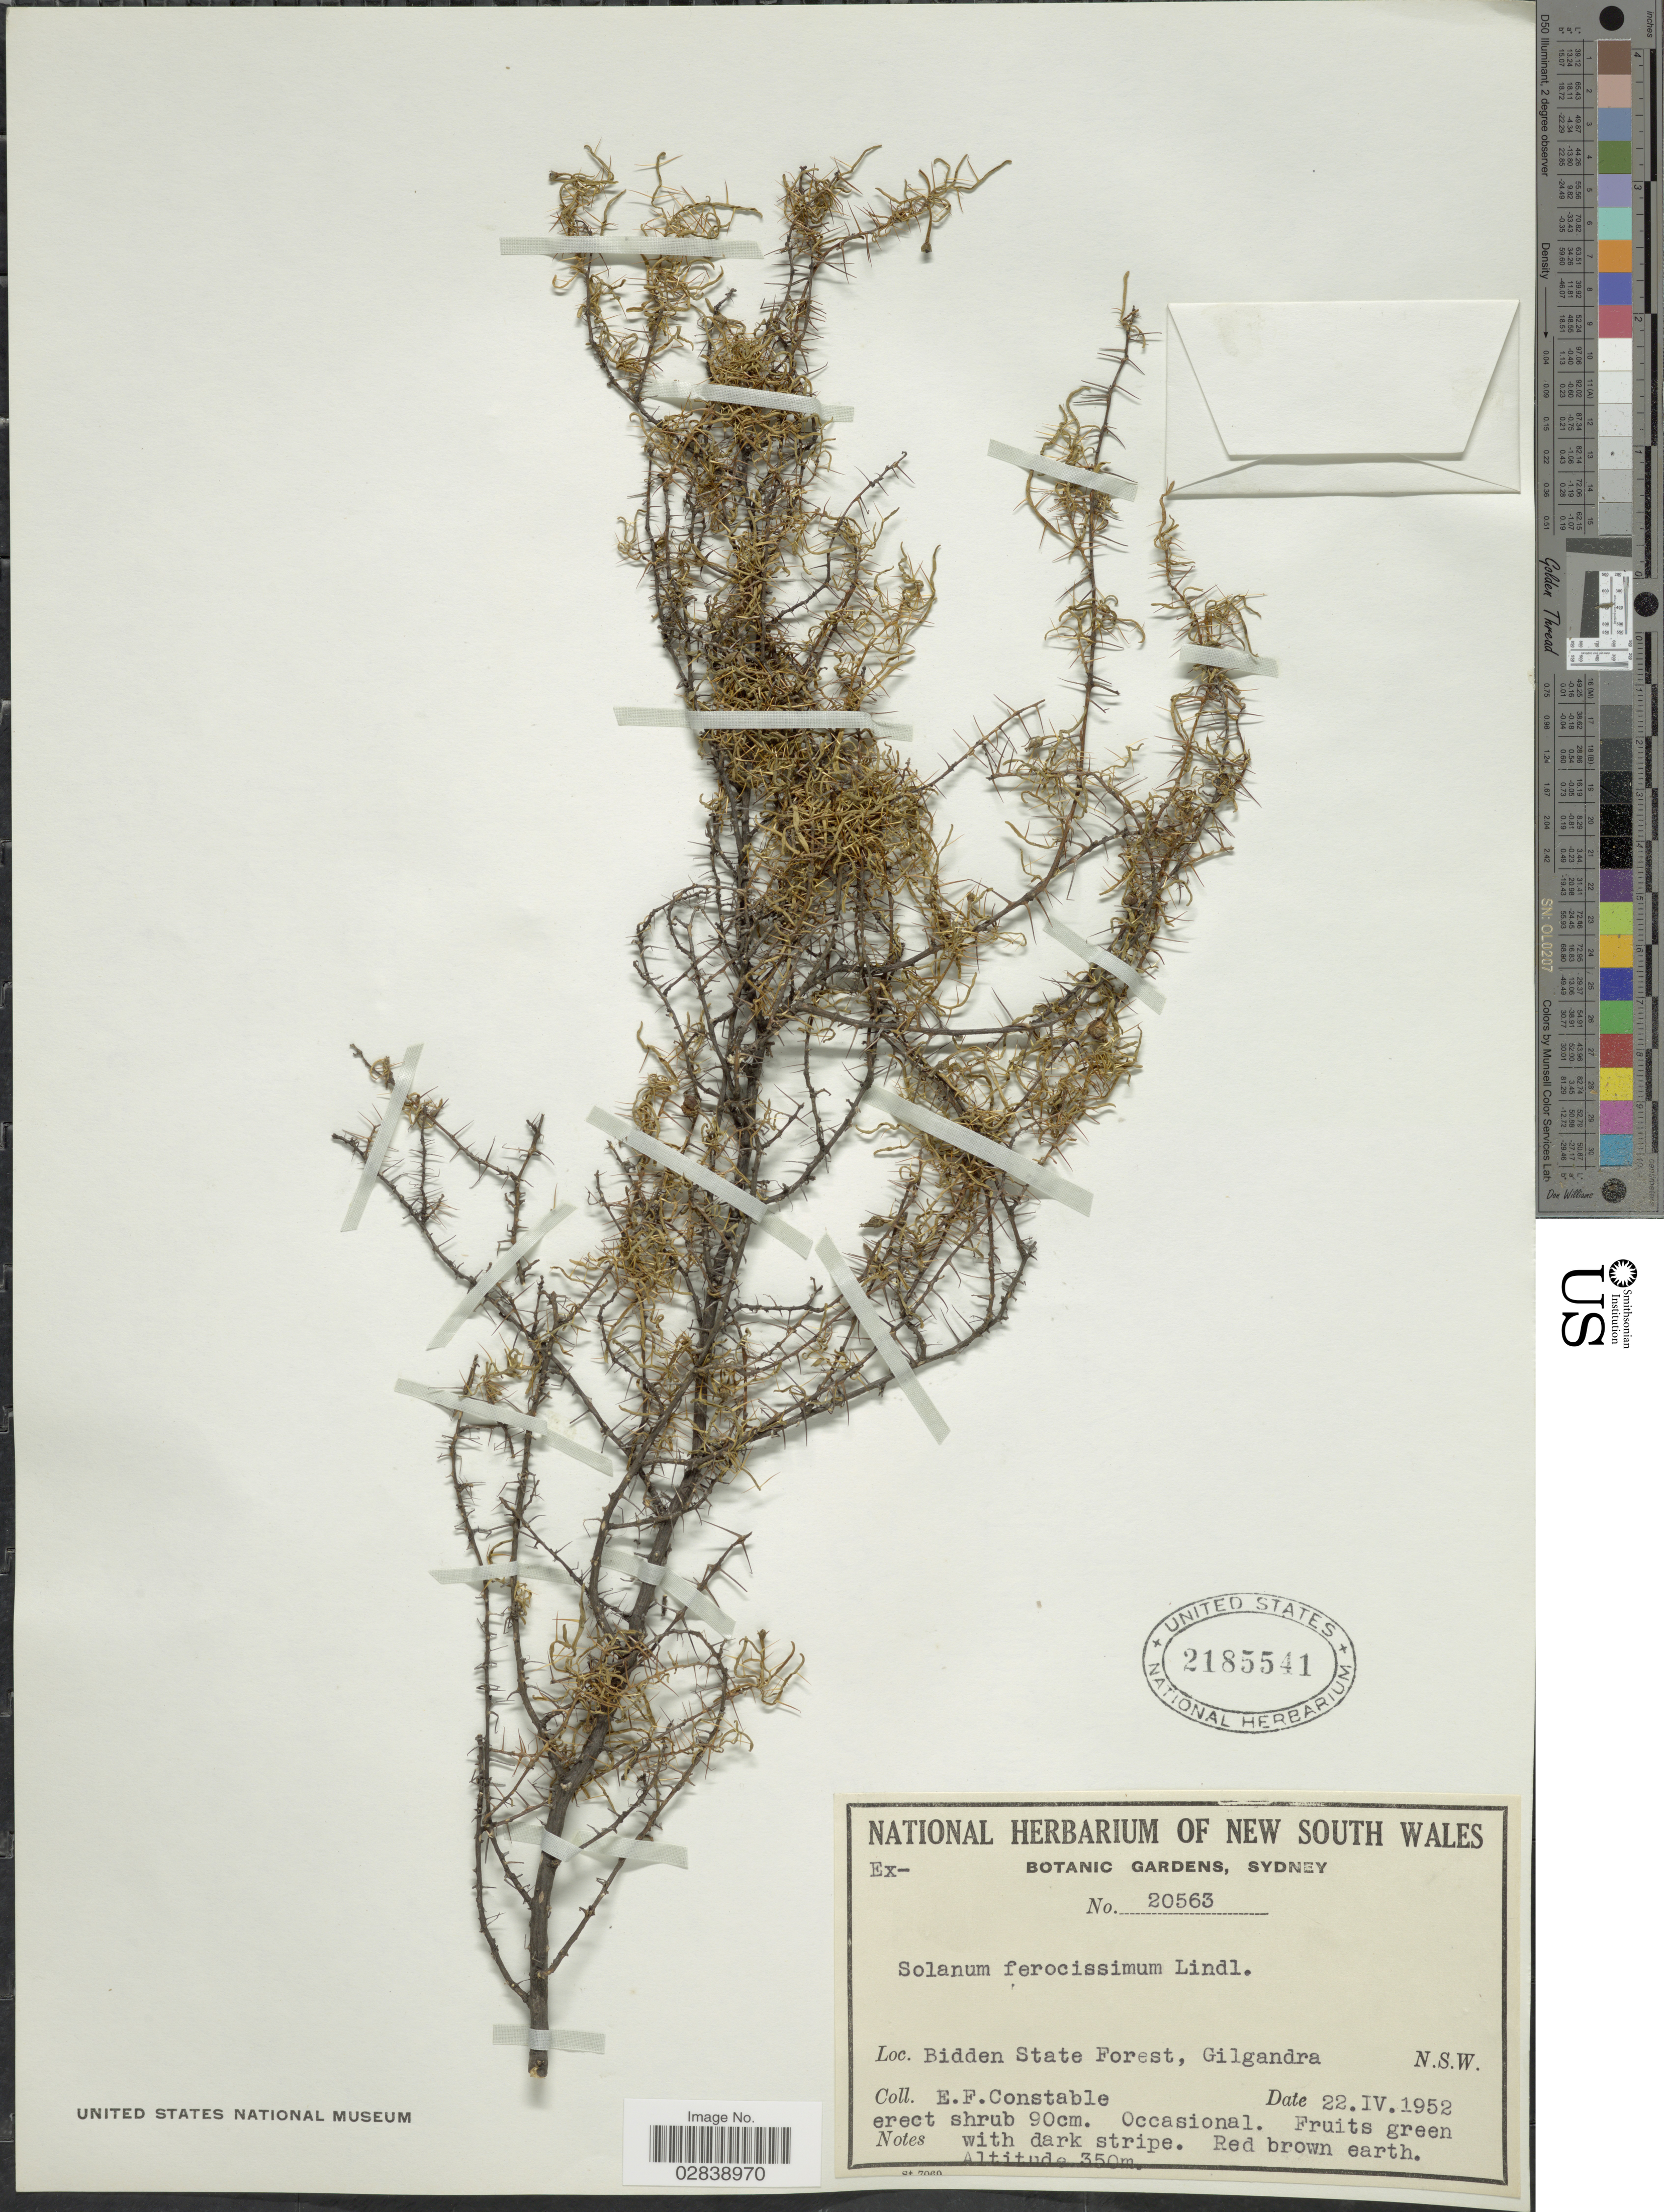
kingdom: Plantae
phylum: Tracheophyta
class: Magnoliopsida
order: Solanales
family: Solanaceae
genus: Solanum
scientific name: Solanum ferocissimum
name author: Lindl.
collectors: E. F. Constable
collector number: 20563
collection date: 1952-04-22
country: Australia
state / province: New South Wales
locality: Bidden State Forest, Gilgandra.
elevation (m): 350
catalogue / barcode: US 2185541